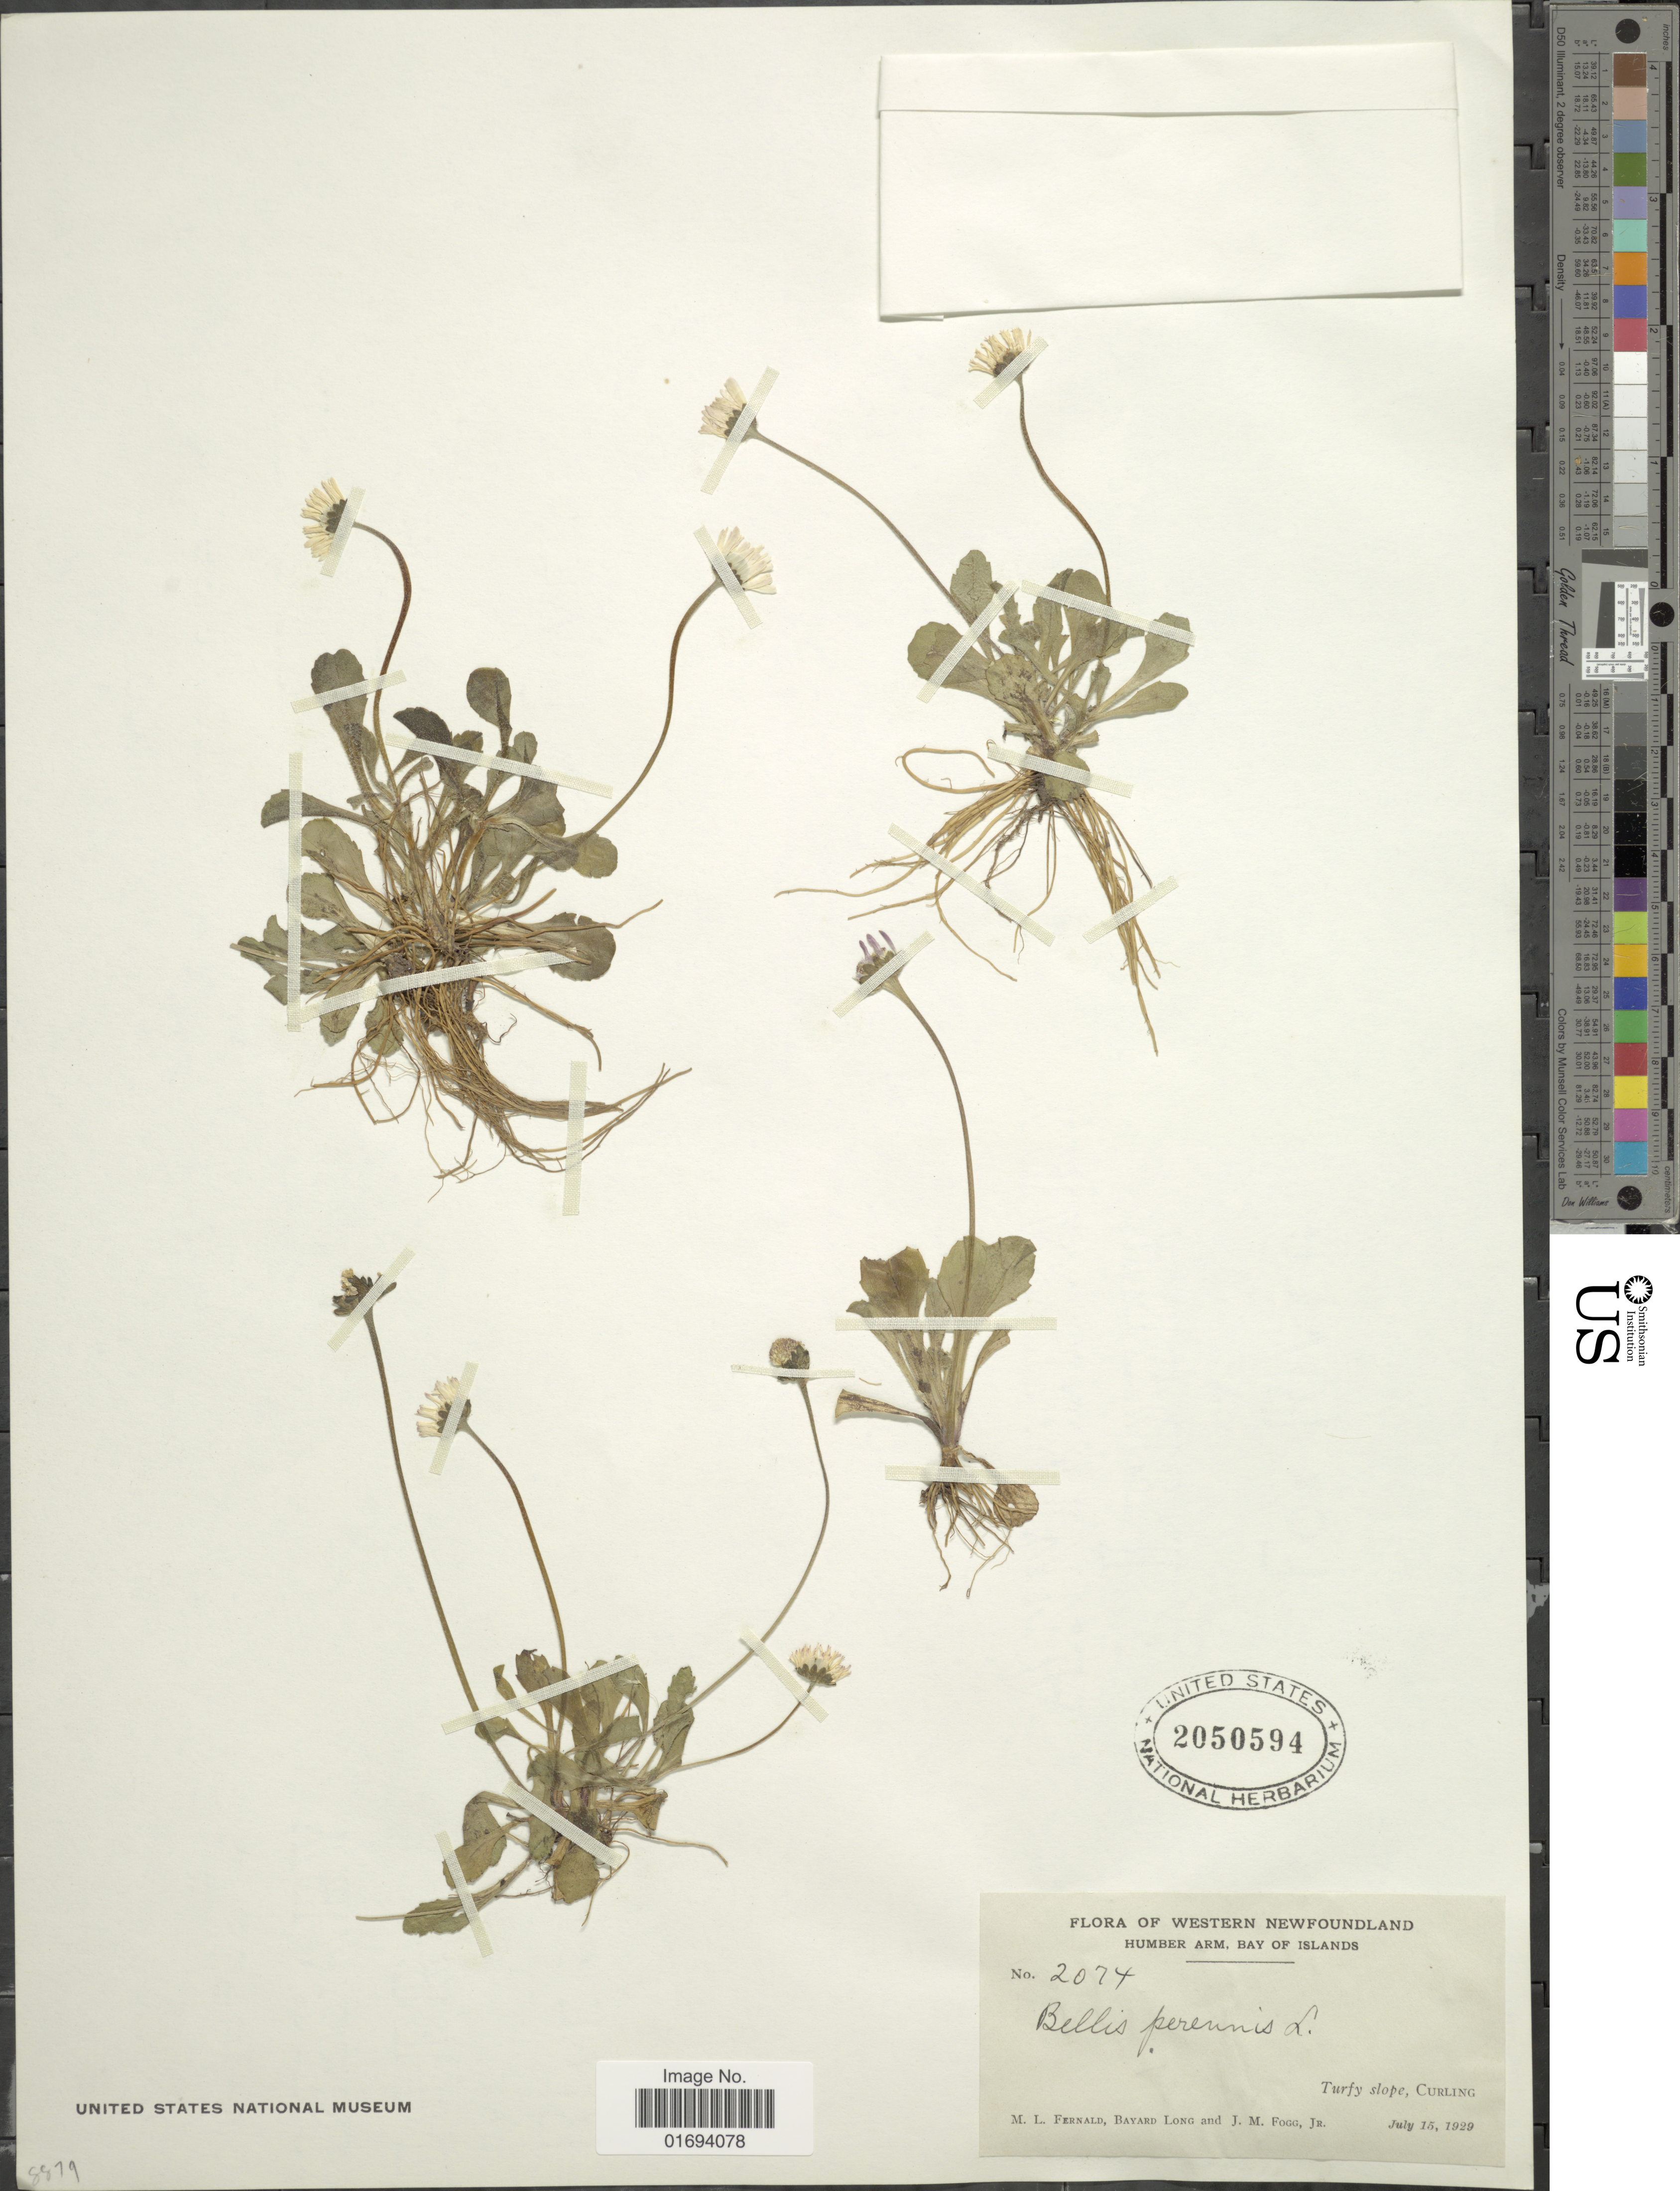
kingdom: Plantae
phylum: Tracheophyta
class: Magnoliopsida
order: Asterales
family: Asteraceae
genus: Bellis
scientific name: Bellis perennis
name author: L.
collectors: M. L. Fernald, B. Long & J. Fogg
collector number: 2074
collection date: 1929-07-15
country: Canada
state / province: Newfoundland and Labrador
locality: Western Newfoundland. Humber Arm, Bay of Islands. Turfy slope, Curling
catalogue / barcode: US 2050594